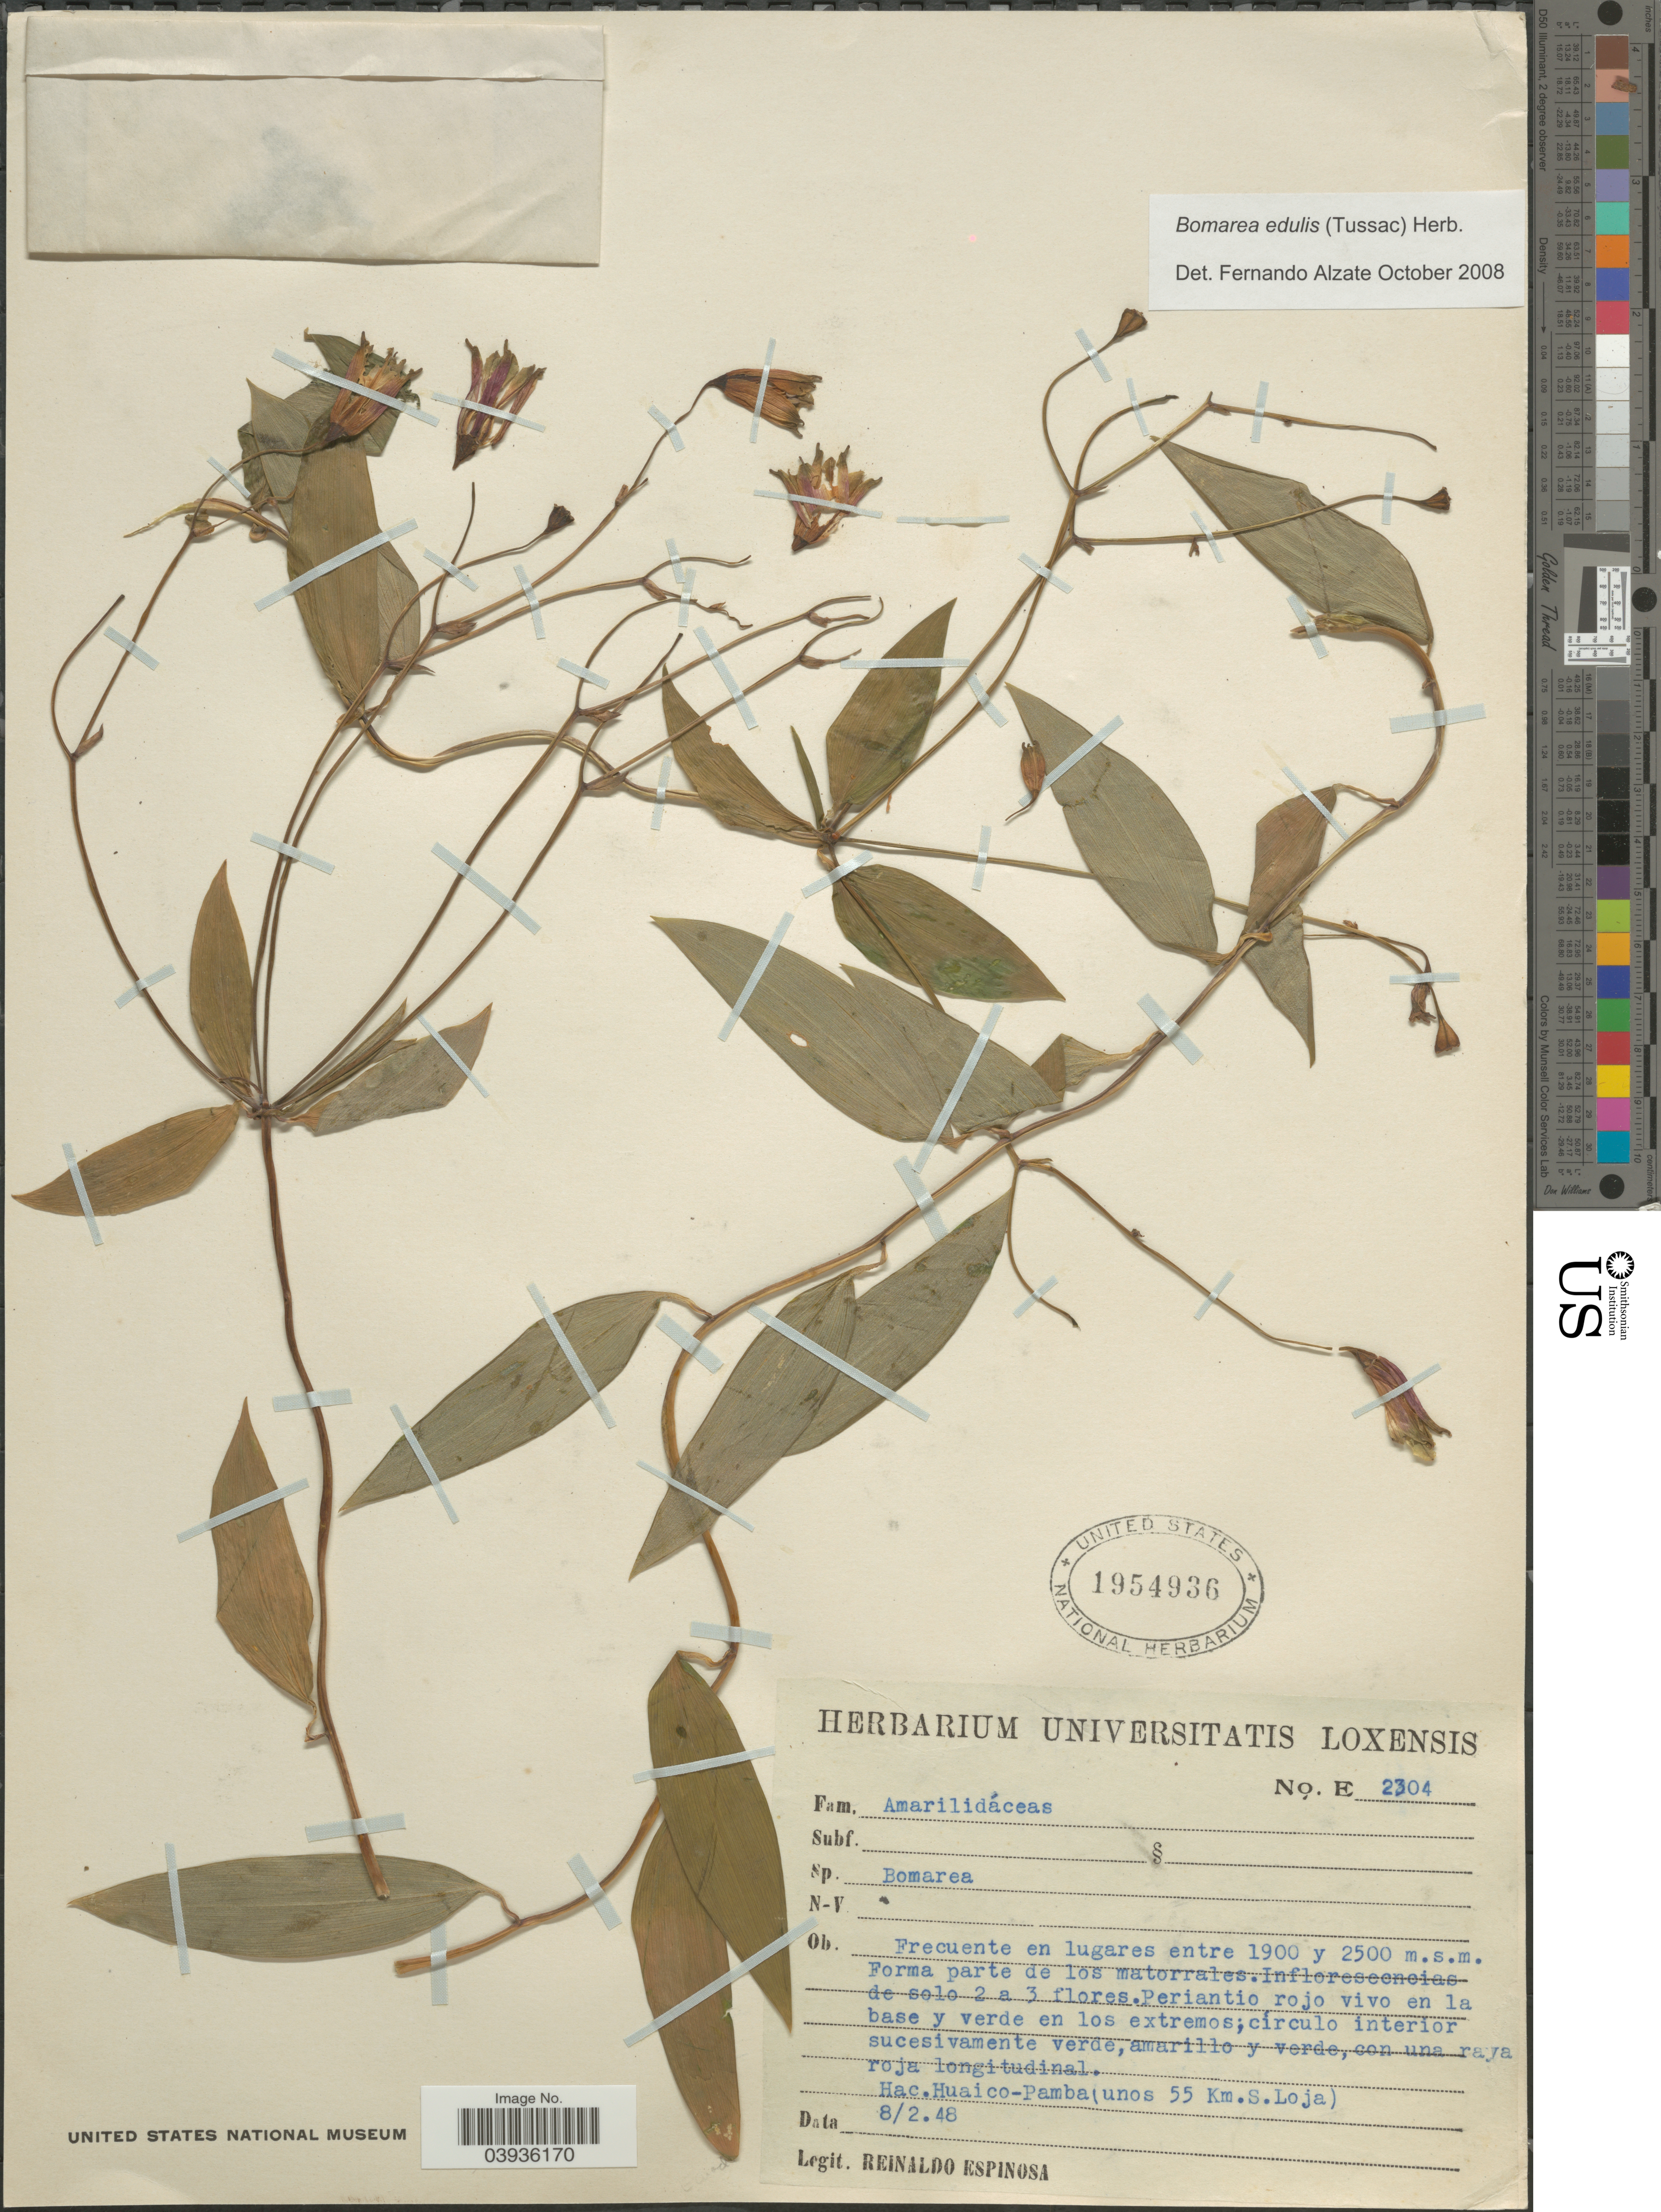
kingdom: Plantae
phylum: Tracheophyta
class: Liliopsida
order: Liliales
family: Alstroemeriaceae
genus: Bomarea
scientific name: Bomarea edulis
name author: (Tussac) Herb.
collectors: R. Espinosa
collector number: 2304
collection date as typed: Transcribed d/m/y: 8/2/48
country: Ecuador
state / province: Loja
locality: Huaico-Pamba (unos 55 Km. S. Loja).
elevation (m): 1900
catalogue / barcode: US 1954936